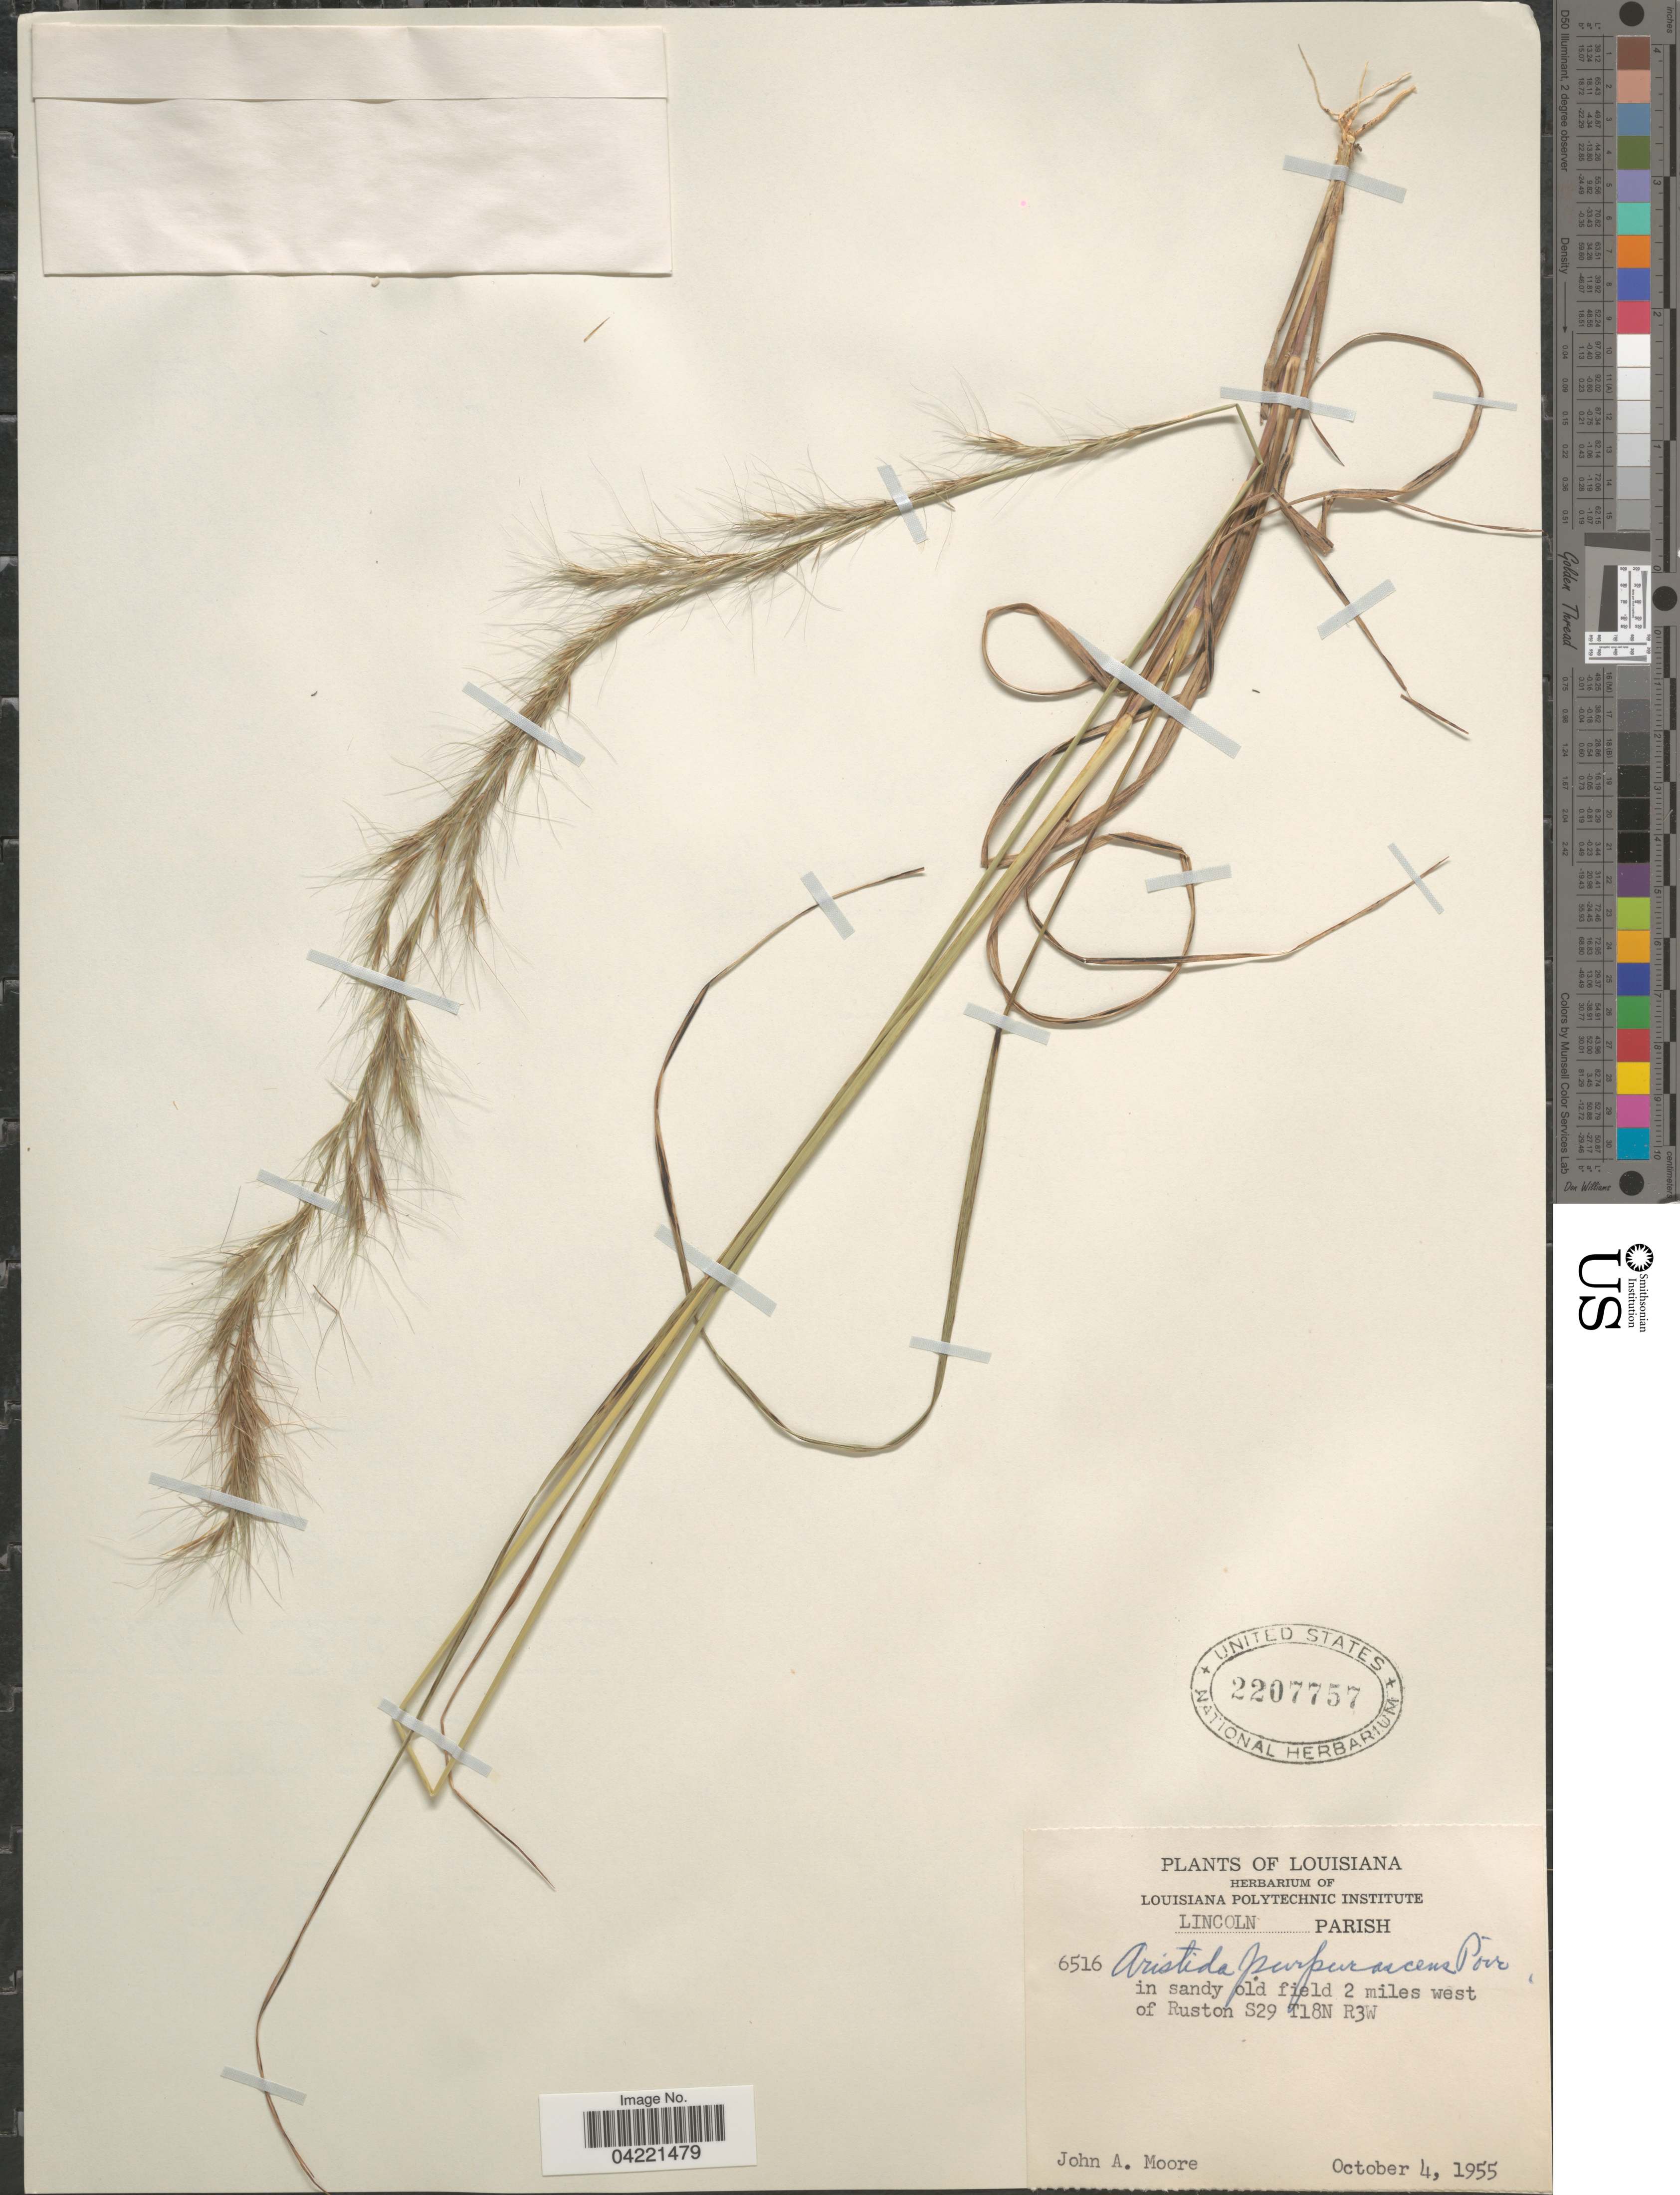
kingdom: Plantae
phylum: Tracheophyta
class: Liliopsida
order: Poales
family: Poaceae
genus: Aristida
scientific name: Aristida purpurascens var. purpurescens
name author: Poir.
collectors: J. A. Moore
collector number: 6516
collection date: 1955-10-04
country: United States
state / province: Louisiana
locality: Lincoln Parish. In sandy old field 2 miles west of Ruston S29 T18N R3W.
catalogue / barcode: US 2207757